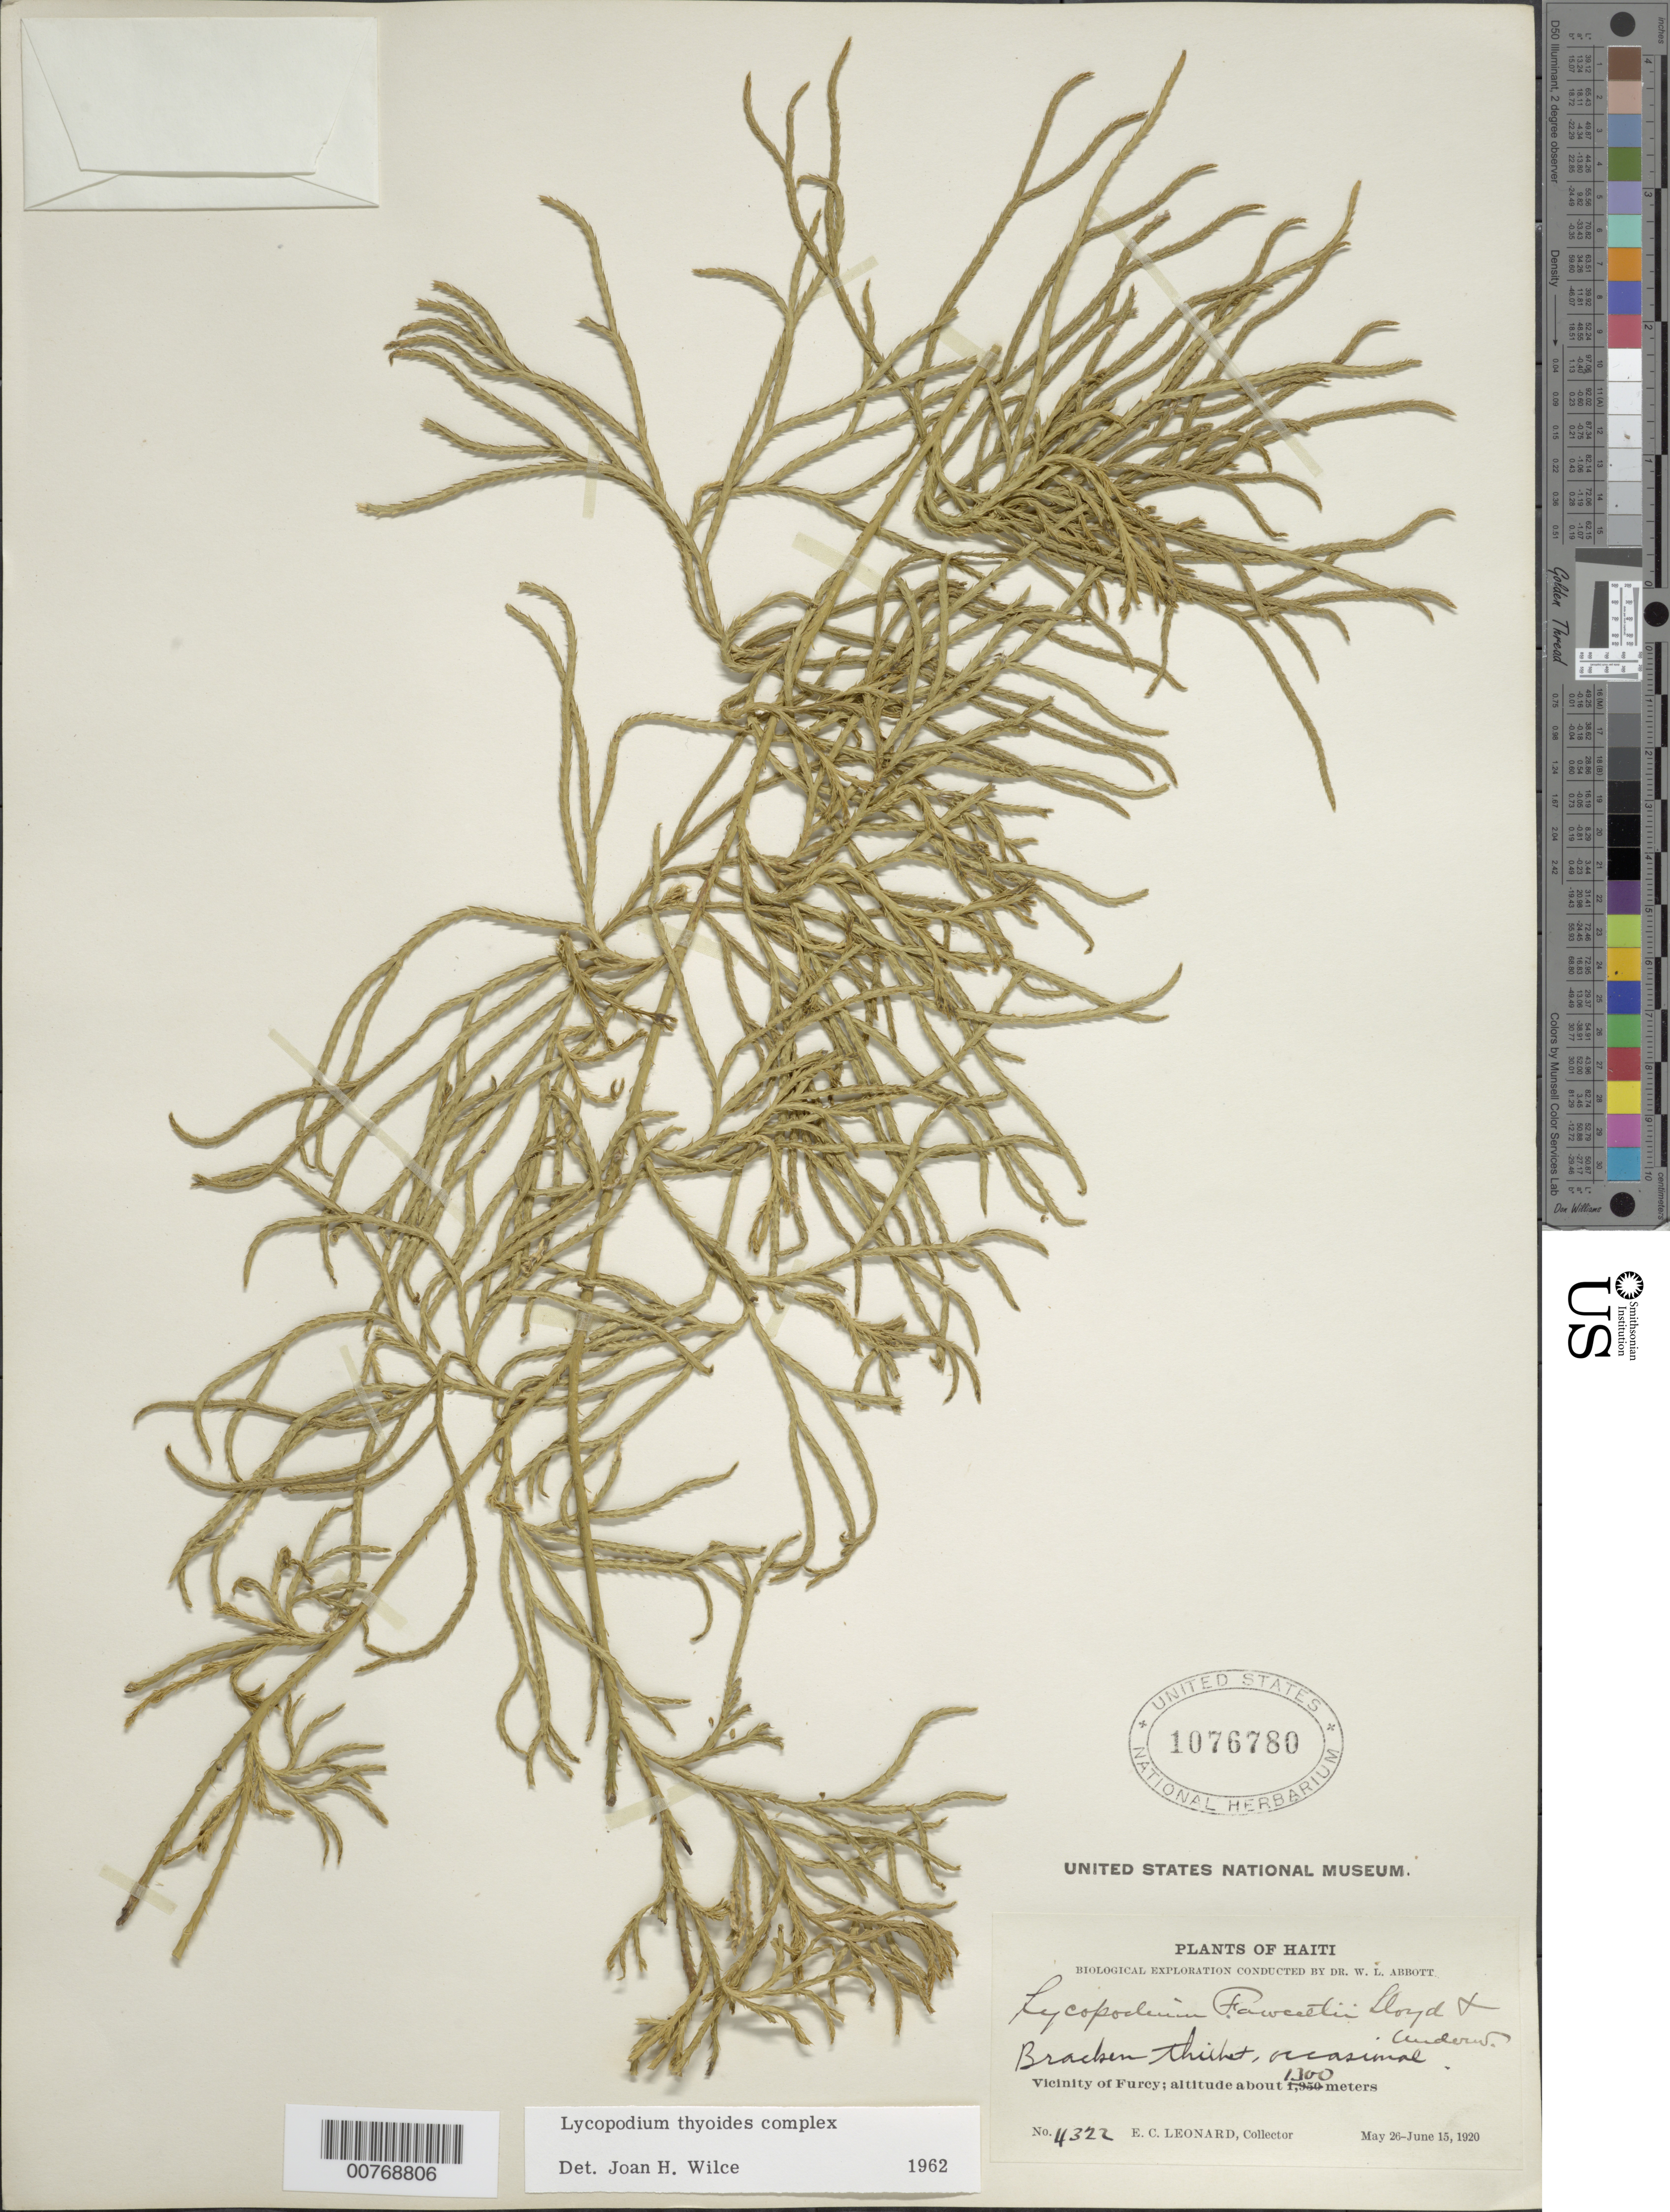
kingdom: Plantae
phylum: Tracheophyta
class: Lycopodiopsida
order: Lycopodiales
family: Lycopodiaceae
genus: Diphasiastrum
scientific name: Diphasiastrum thyoides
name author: (Humb. & Bonpl. ex Willd.) Holub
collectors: E. C. Leonard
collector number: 4322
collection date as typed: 26 May 1920 15 Jun 1920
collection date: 1920-05-26/1920-06-15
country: Haiti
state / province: Ouest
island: Hispaniola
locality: Vicinity of Furcy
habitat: Brachen thicket, occasional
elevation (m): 1300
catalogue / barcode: US 1076780